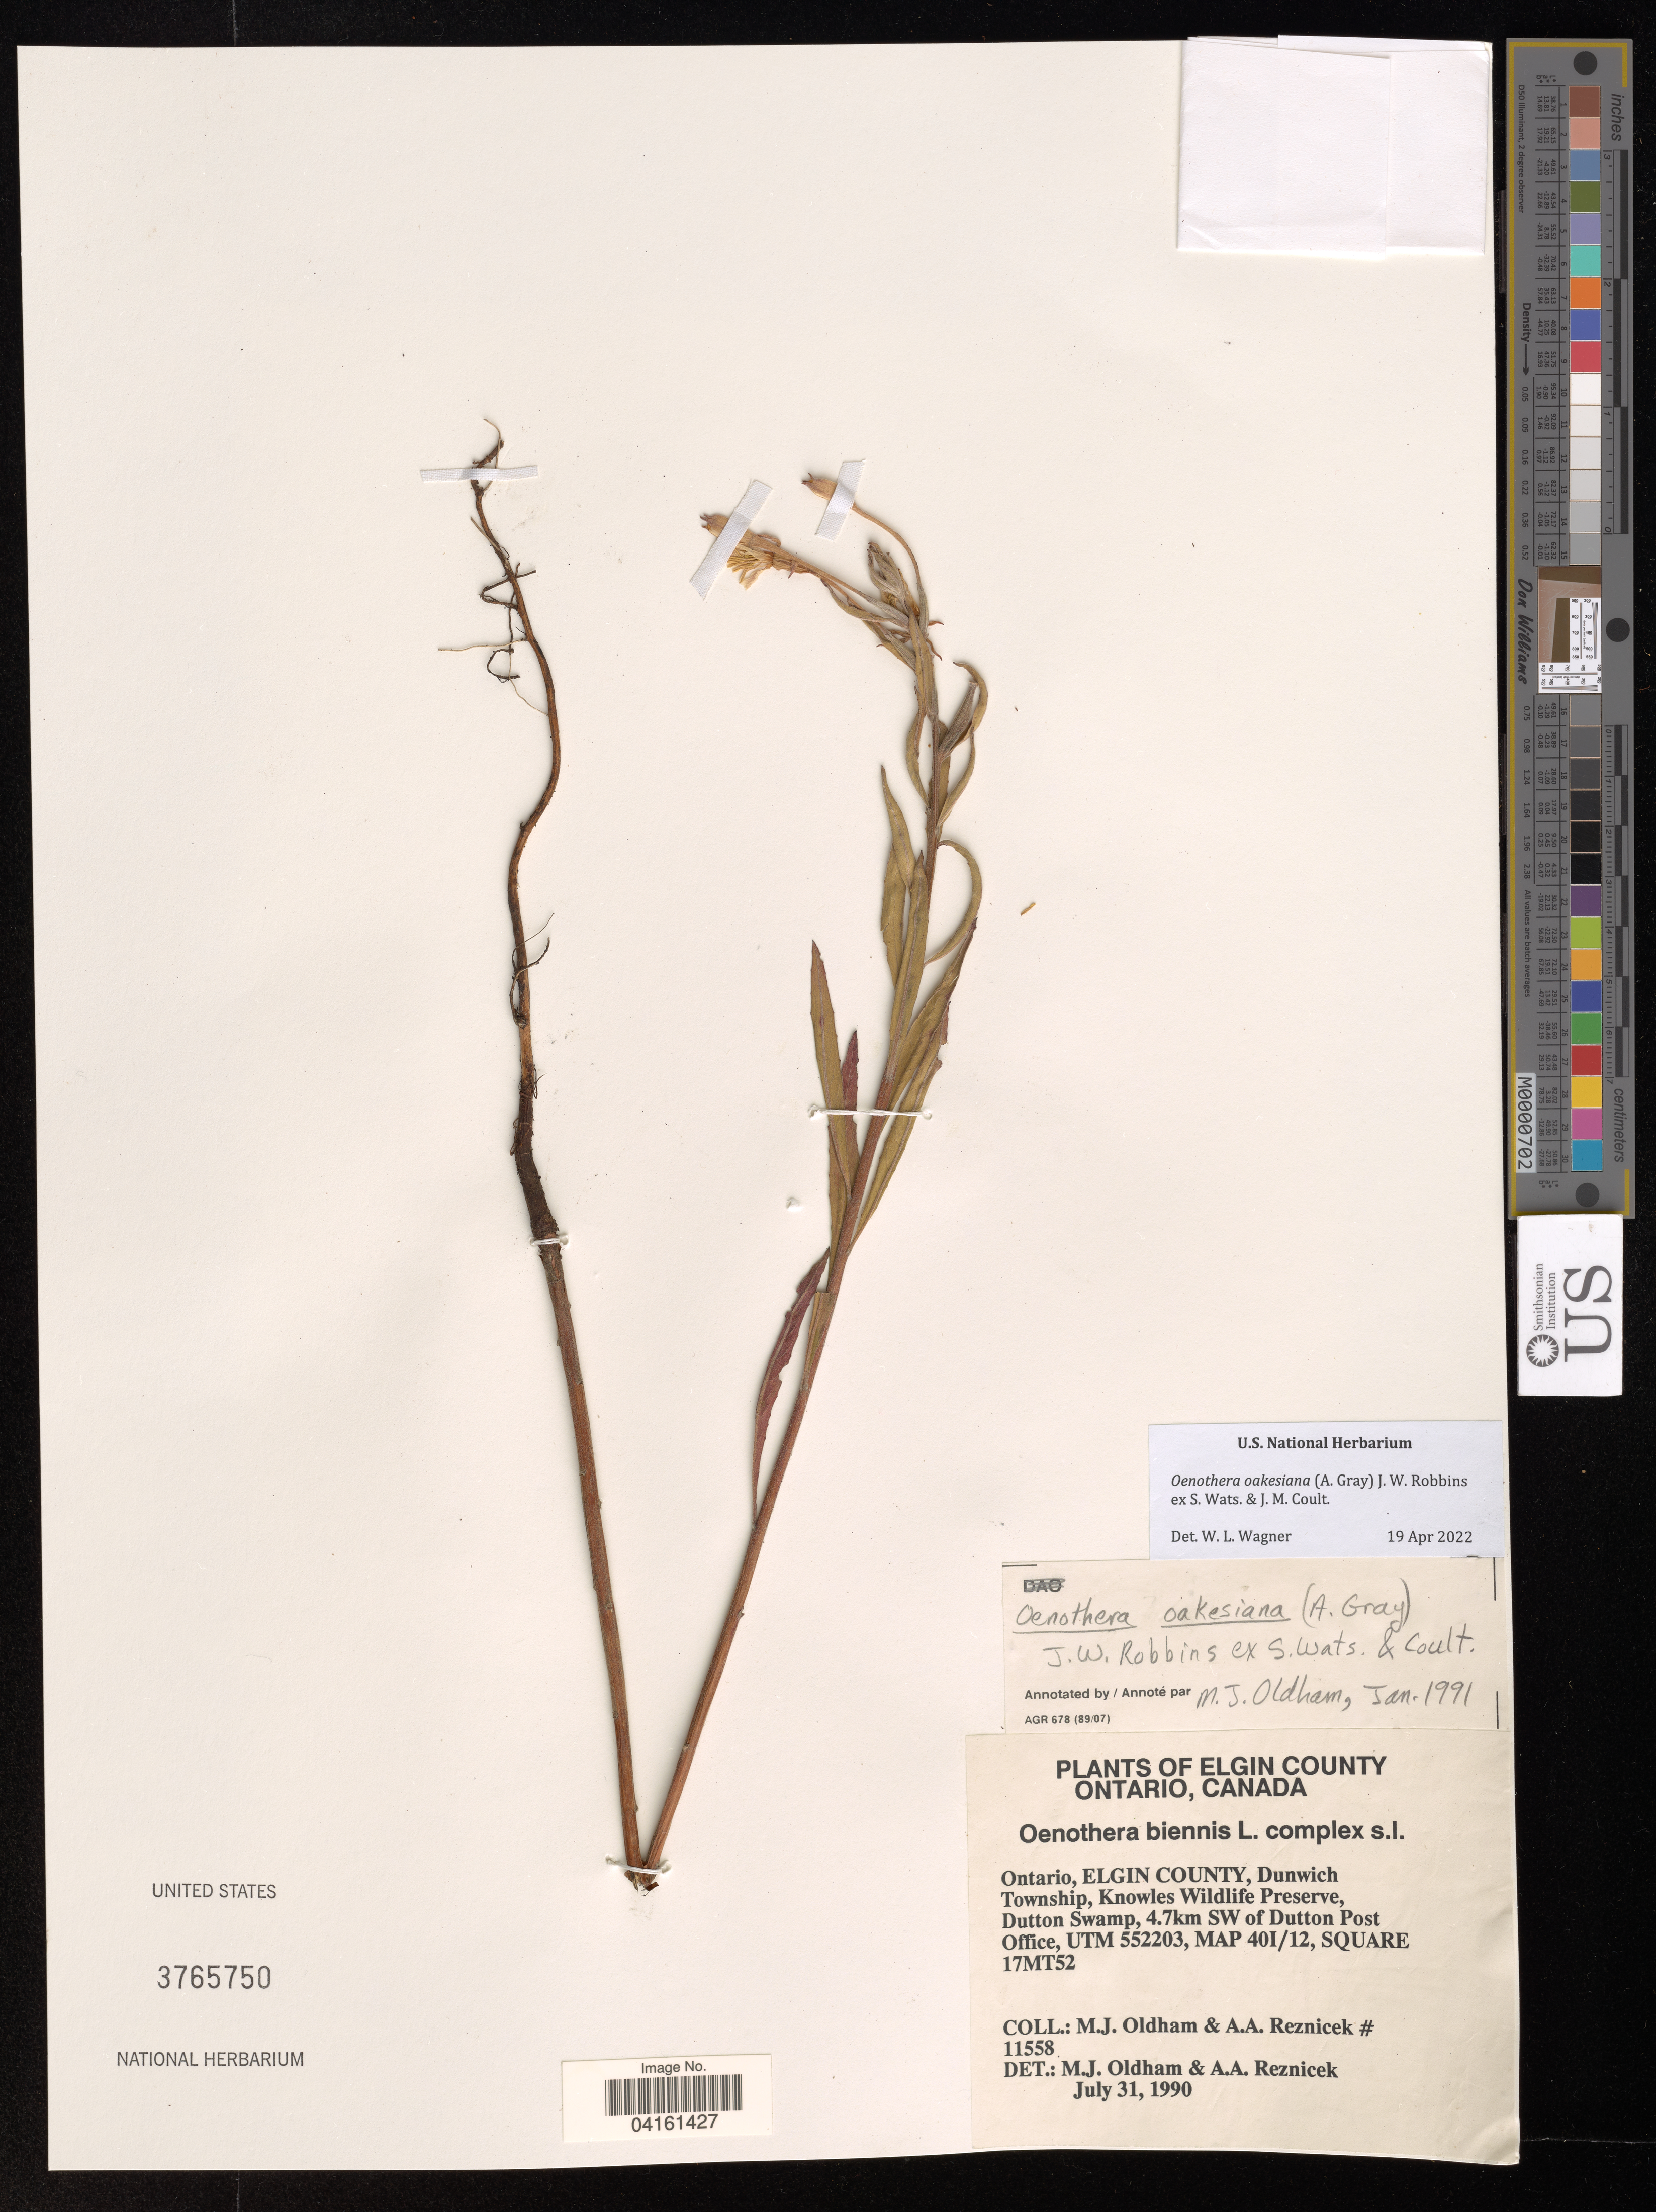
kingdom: Plantae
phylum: Tracheophyta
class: Magnoliopsida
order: Myrtales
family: Onagraceae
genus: Oenothera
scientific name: Oenothera oakesiana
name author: (A. Gray) J.W. Robbins ex S. Watson & J.M. Coult.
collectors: M. Oldham & A. A. Reznicek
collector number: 11558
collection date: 1990-07-31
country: Canada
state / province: Ontario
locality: Elgin County, Dunwich Township, Knowles Wildlife Preserve, Dutton Swamp, 4.7 km SW of Dutton Post Office, UTM 552203, Map 40I/12, Square 17MT52.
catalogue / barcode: US 3765750